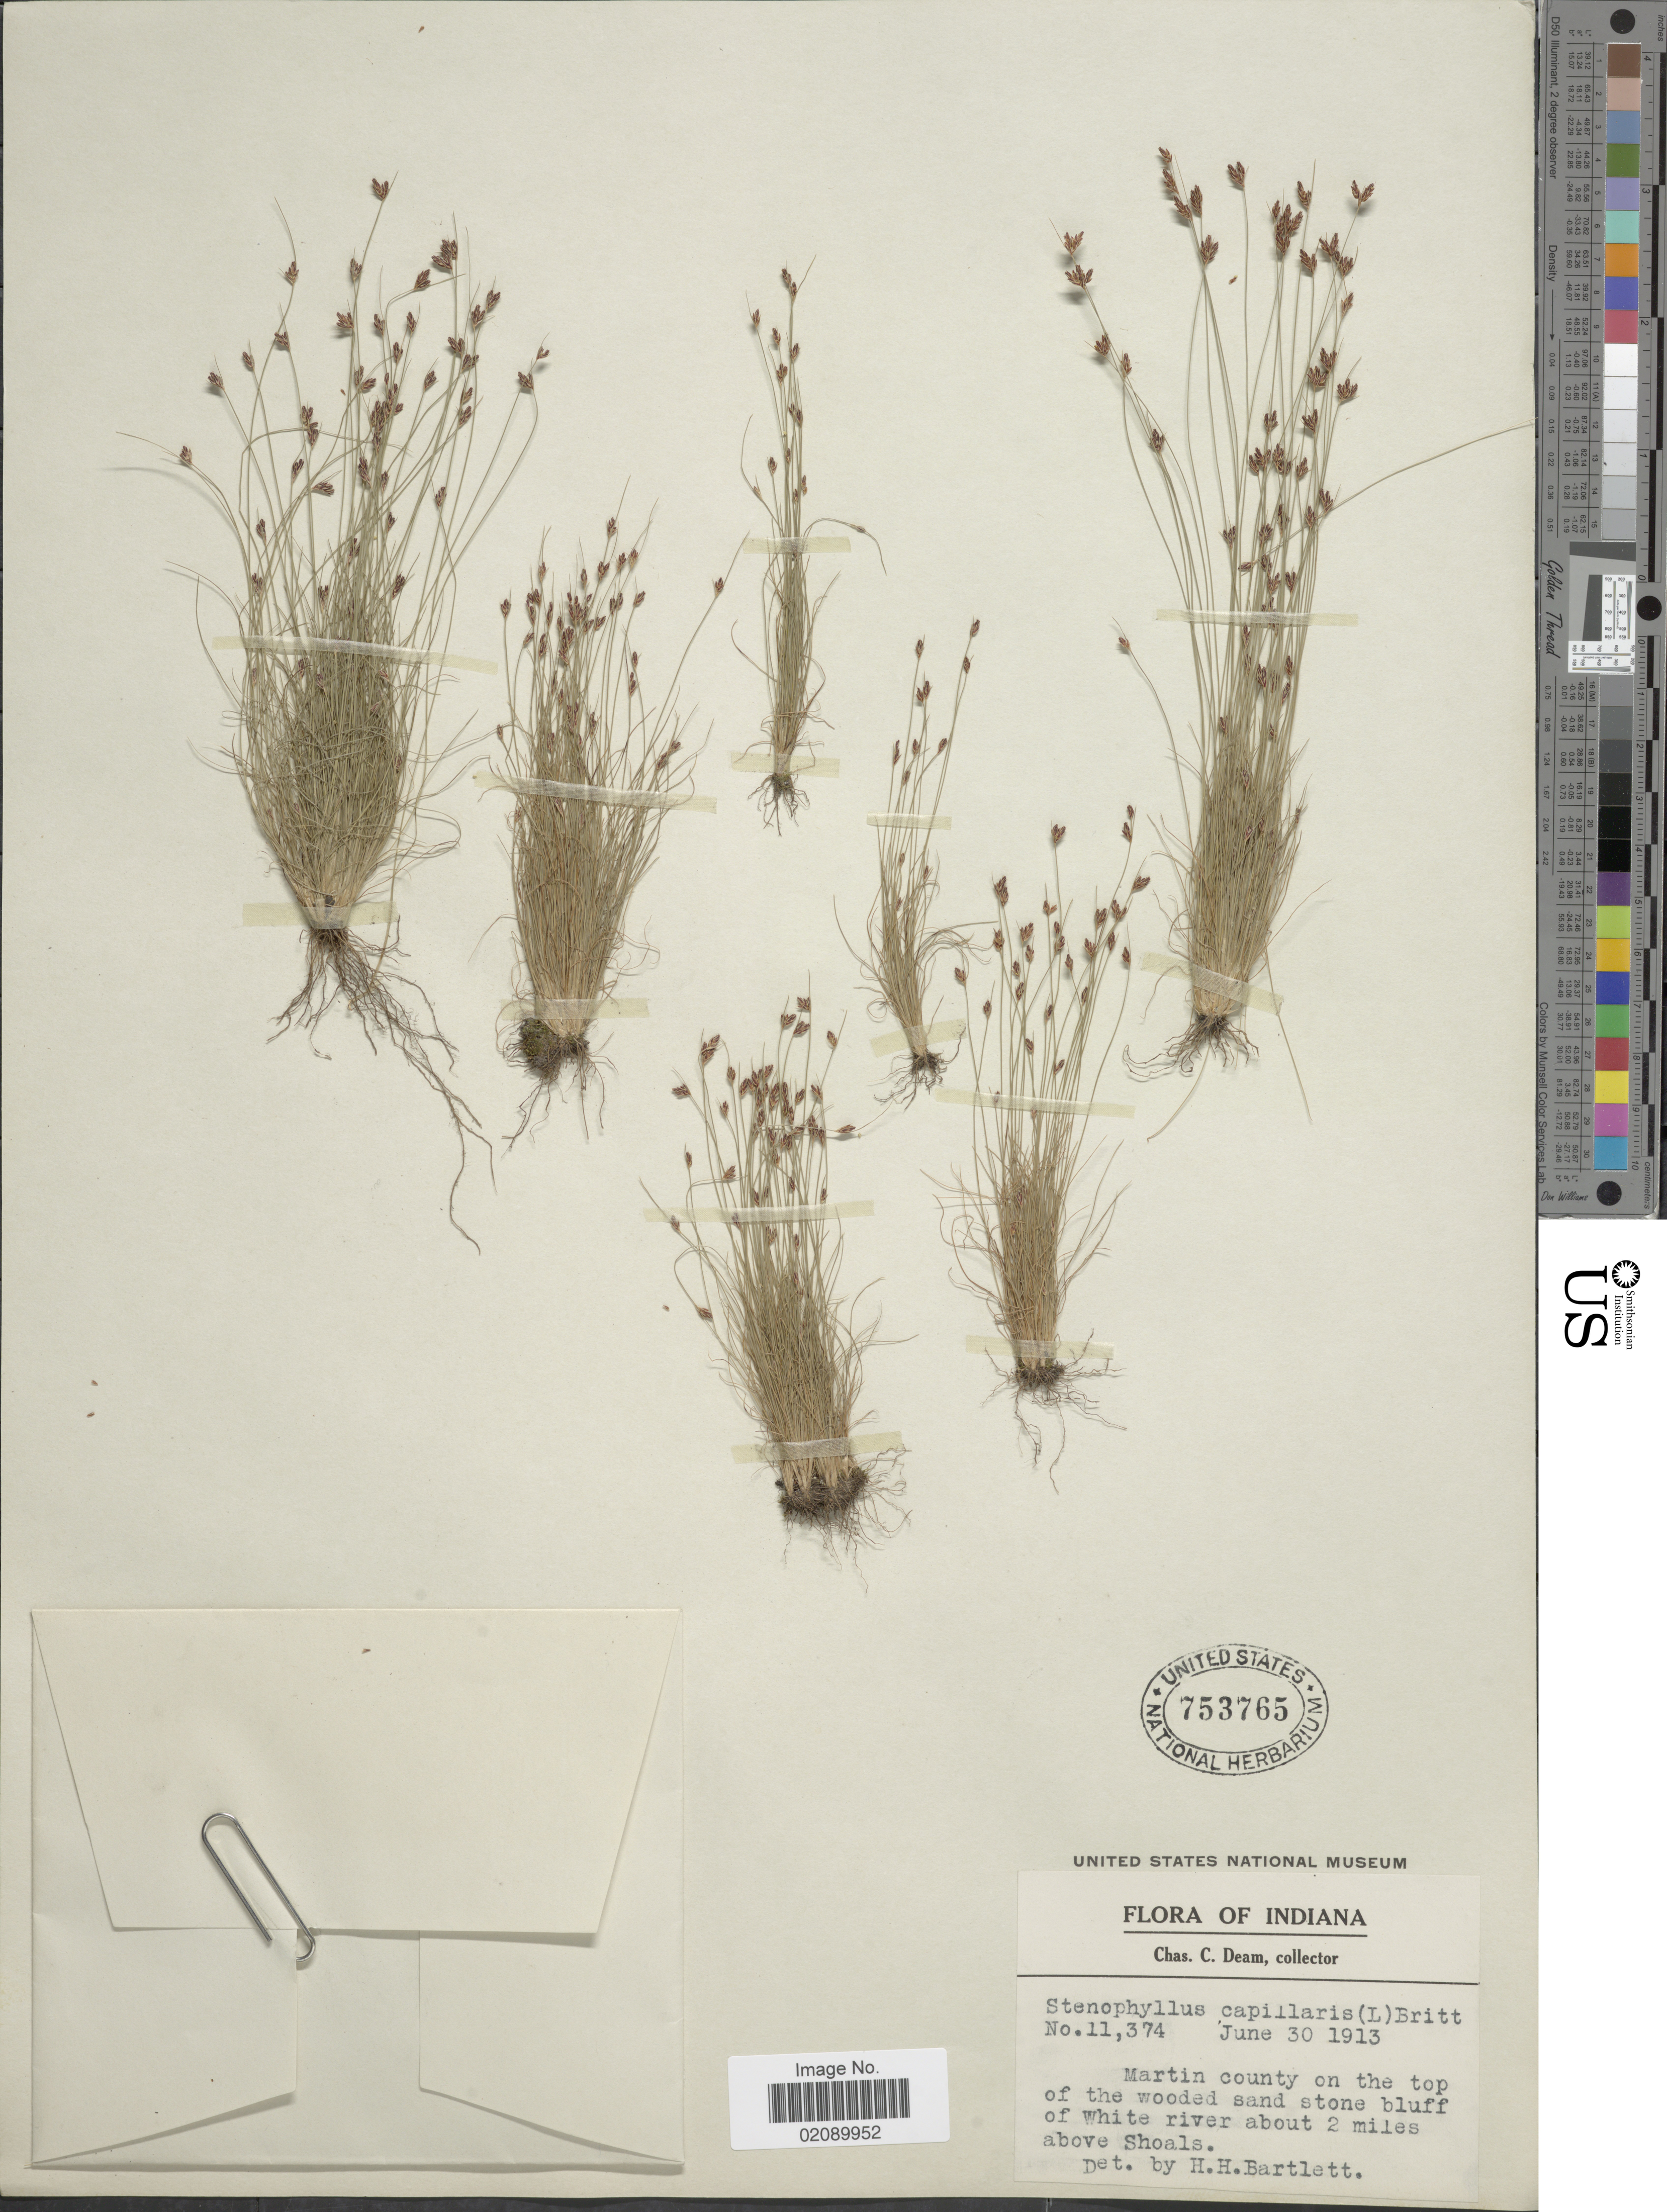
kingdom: Plantae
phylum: Tracheophyta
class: Liliopsida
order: Poales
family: Cyperaceae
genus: Bulbostylis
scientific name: Bulbostylis capillaris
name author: (L.) Kunth ex C.B. Clarke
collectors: C. C. Deam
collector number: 11374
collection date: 1913-06-30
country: United States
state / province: Indiana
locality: Martin county on the top of the wooded sand stone bluff of White river about 2 miles above Shoals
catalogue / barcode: US 753765